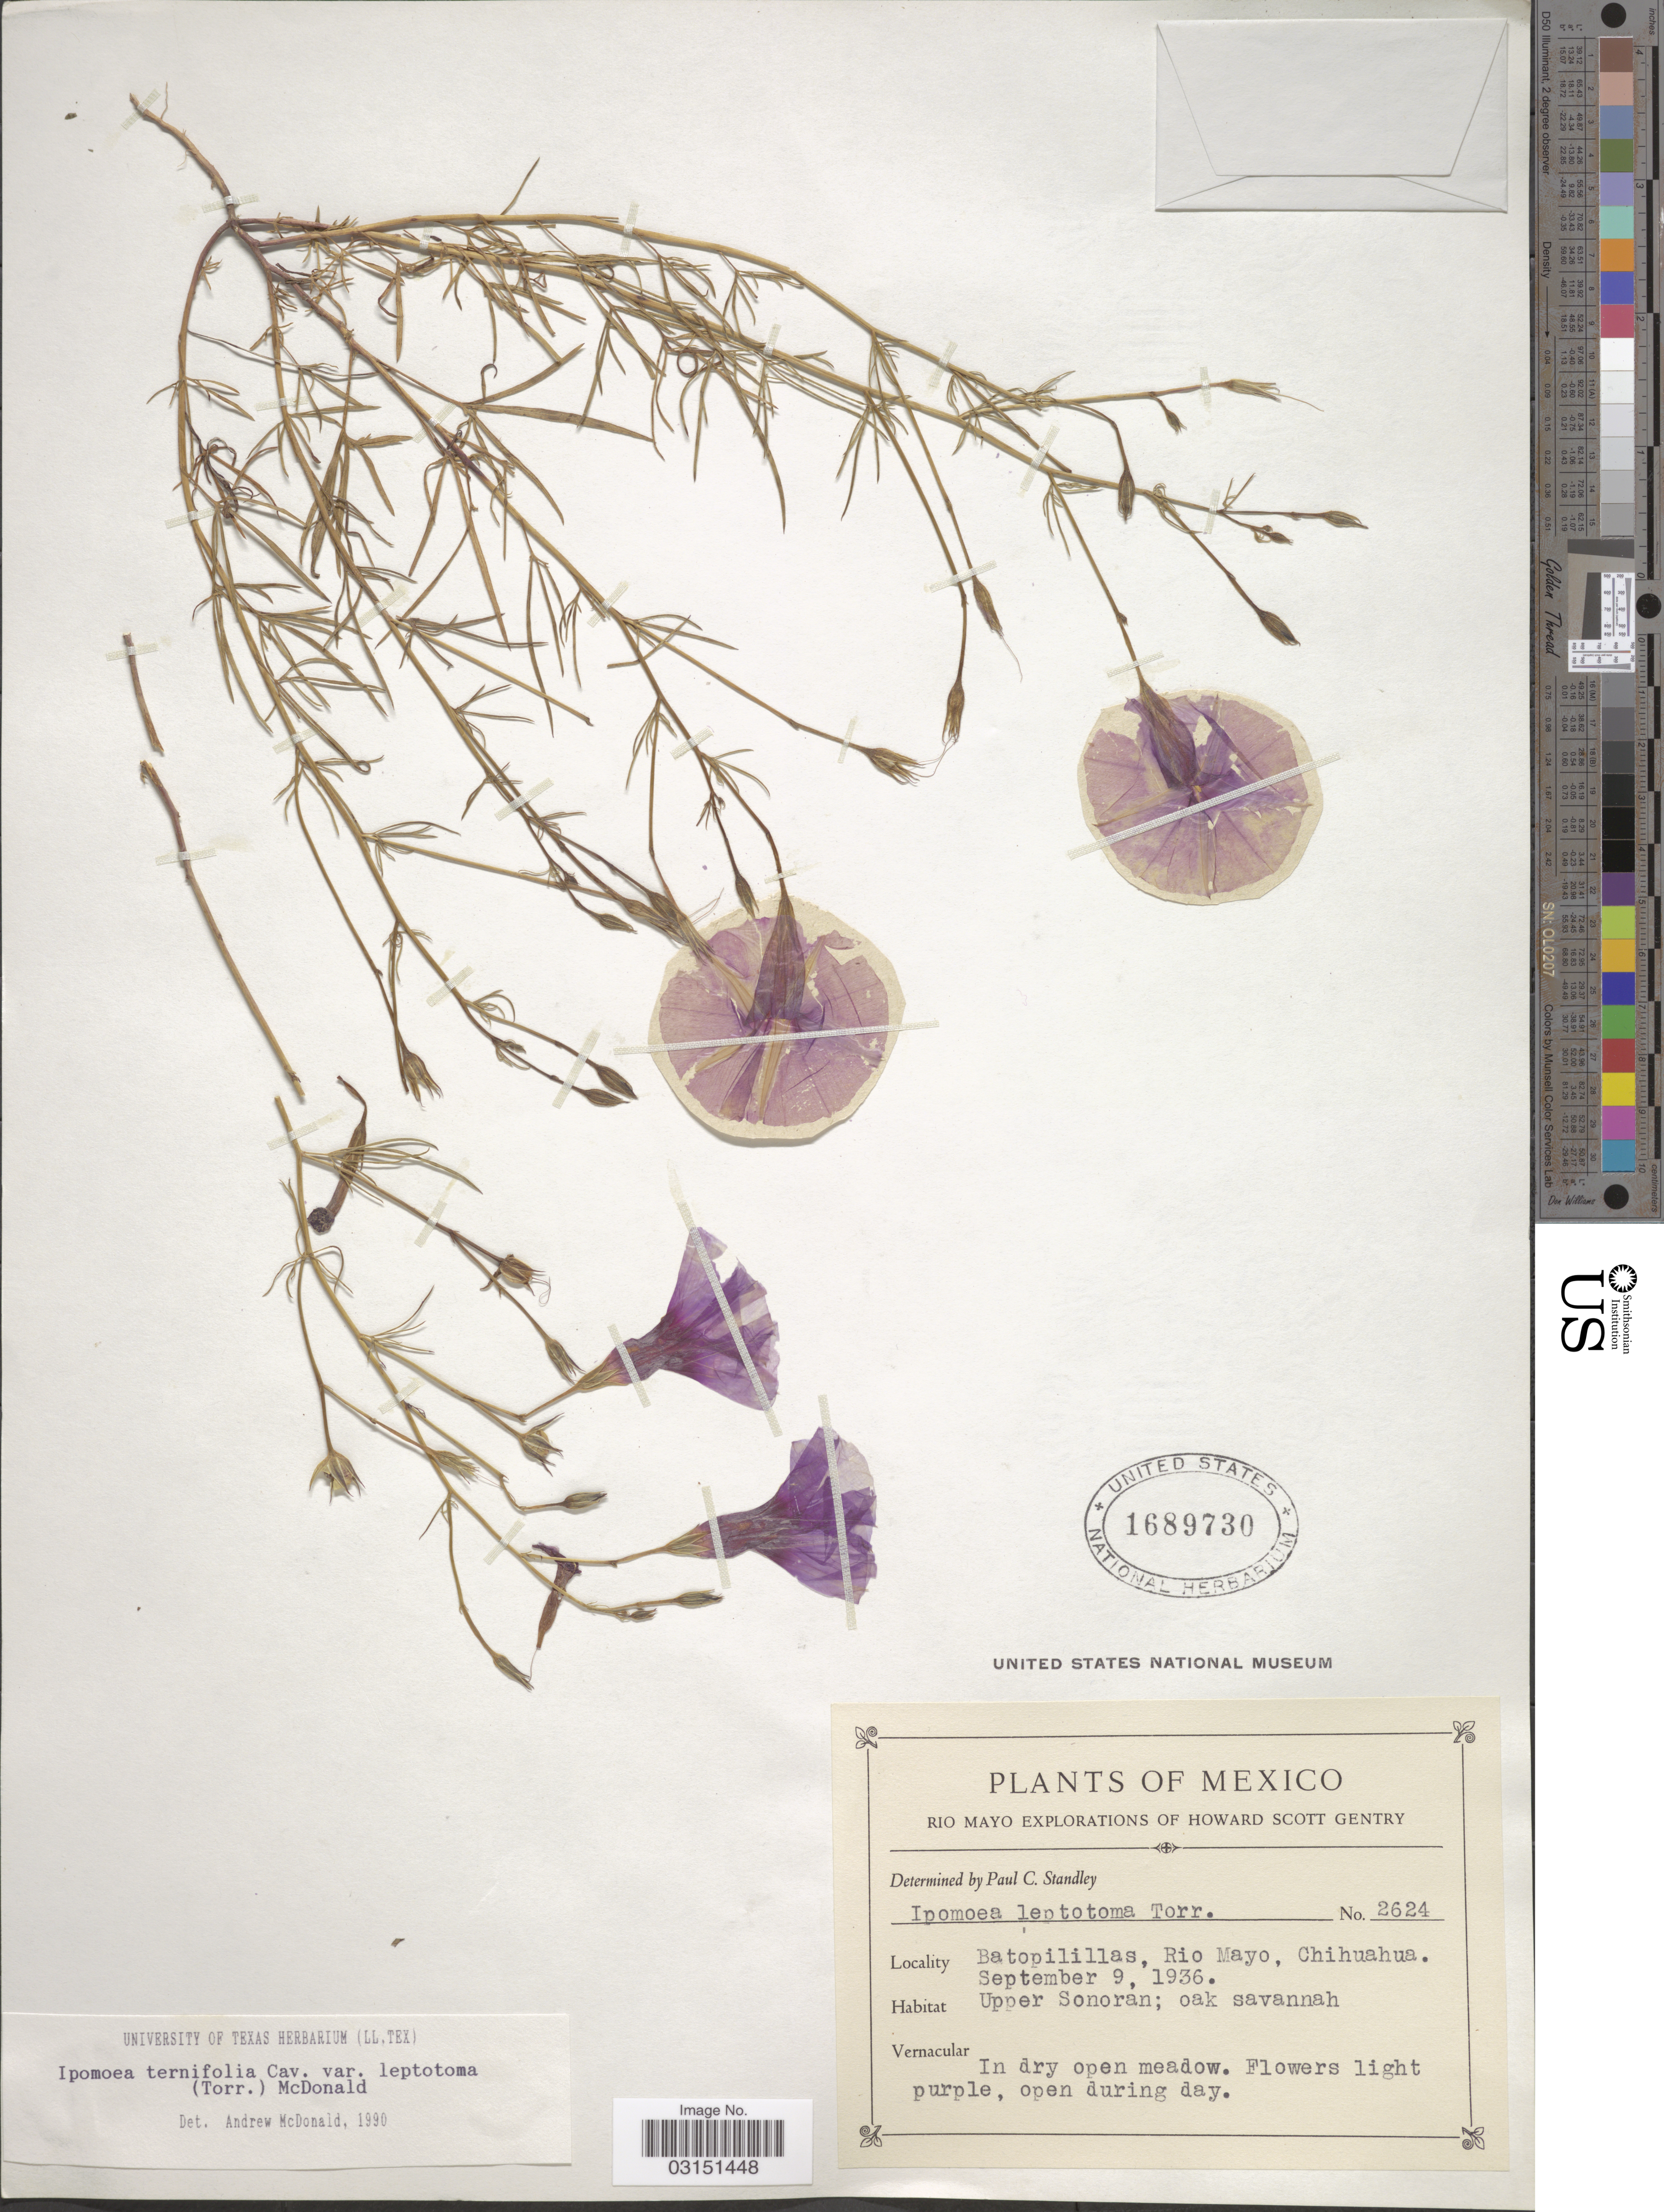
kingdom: Plantae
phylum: Tracheophyta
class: Magnoliopsida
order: Solanales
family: Convolvulaceae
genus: Ipomoea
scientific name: Ipomoea ternifolia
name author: Cav.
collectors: H. S. Gentry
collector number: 2624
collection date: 1936-09-09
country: Mexico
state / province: Chihuahua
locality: Batopilillas, Rio Mayo. Upper Sonoran.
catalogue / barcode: US 1689730